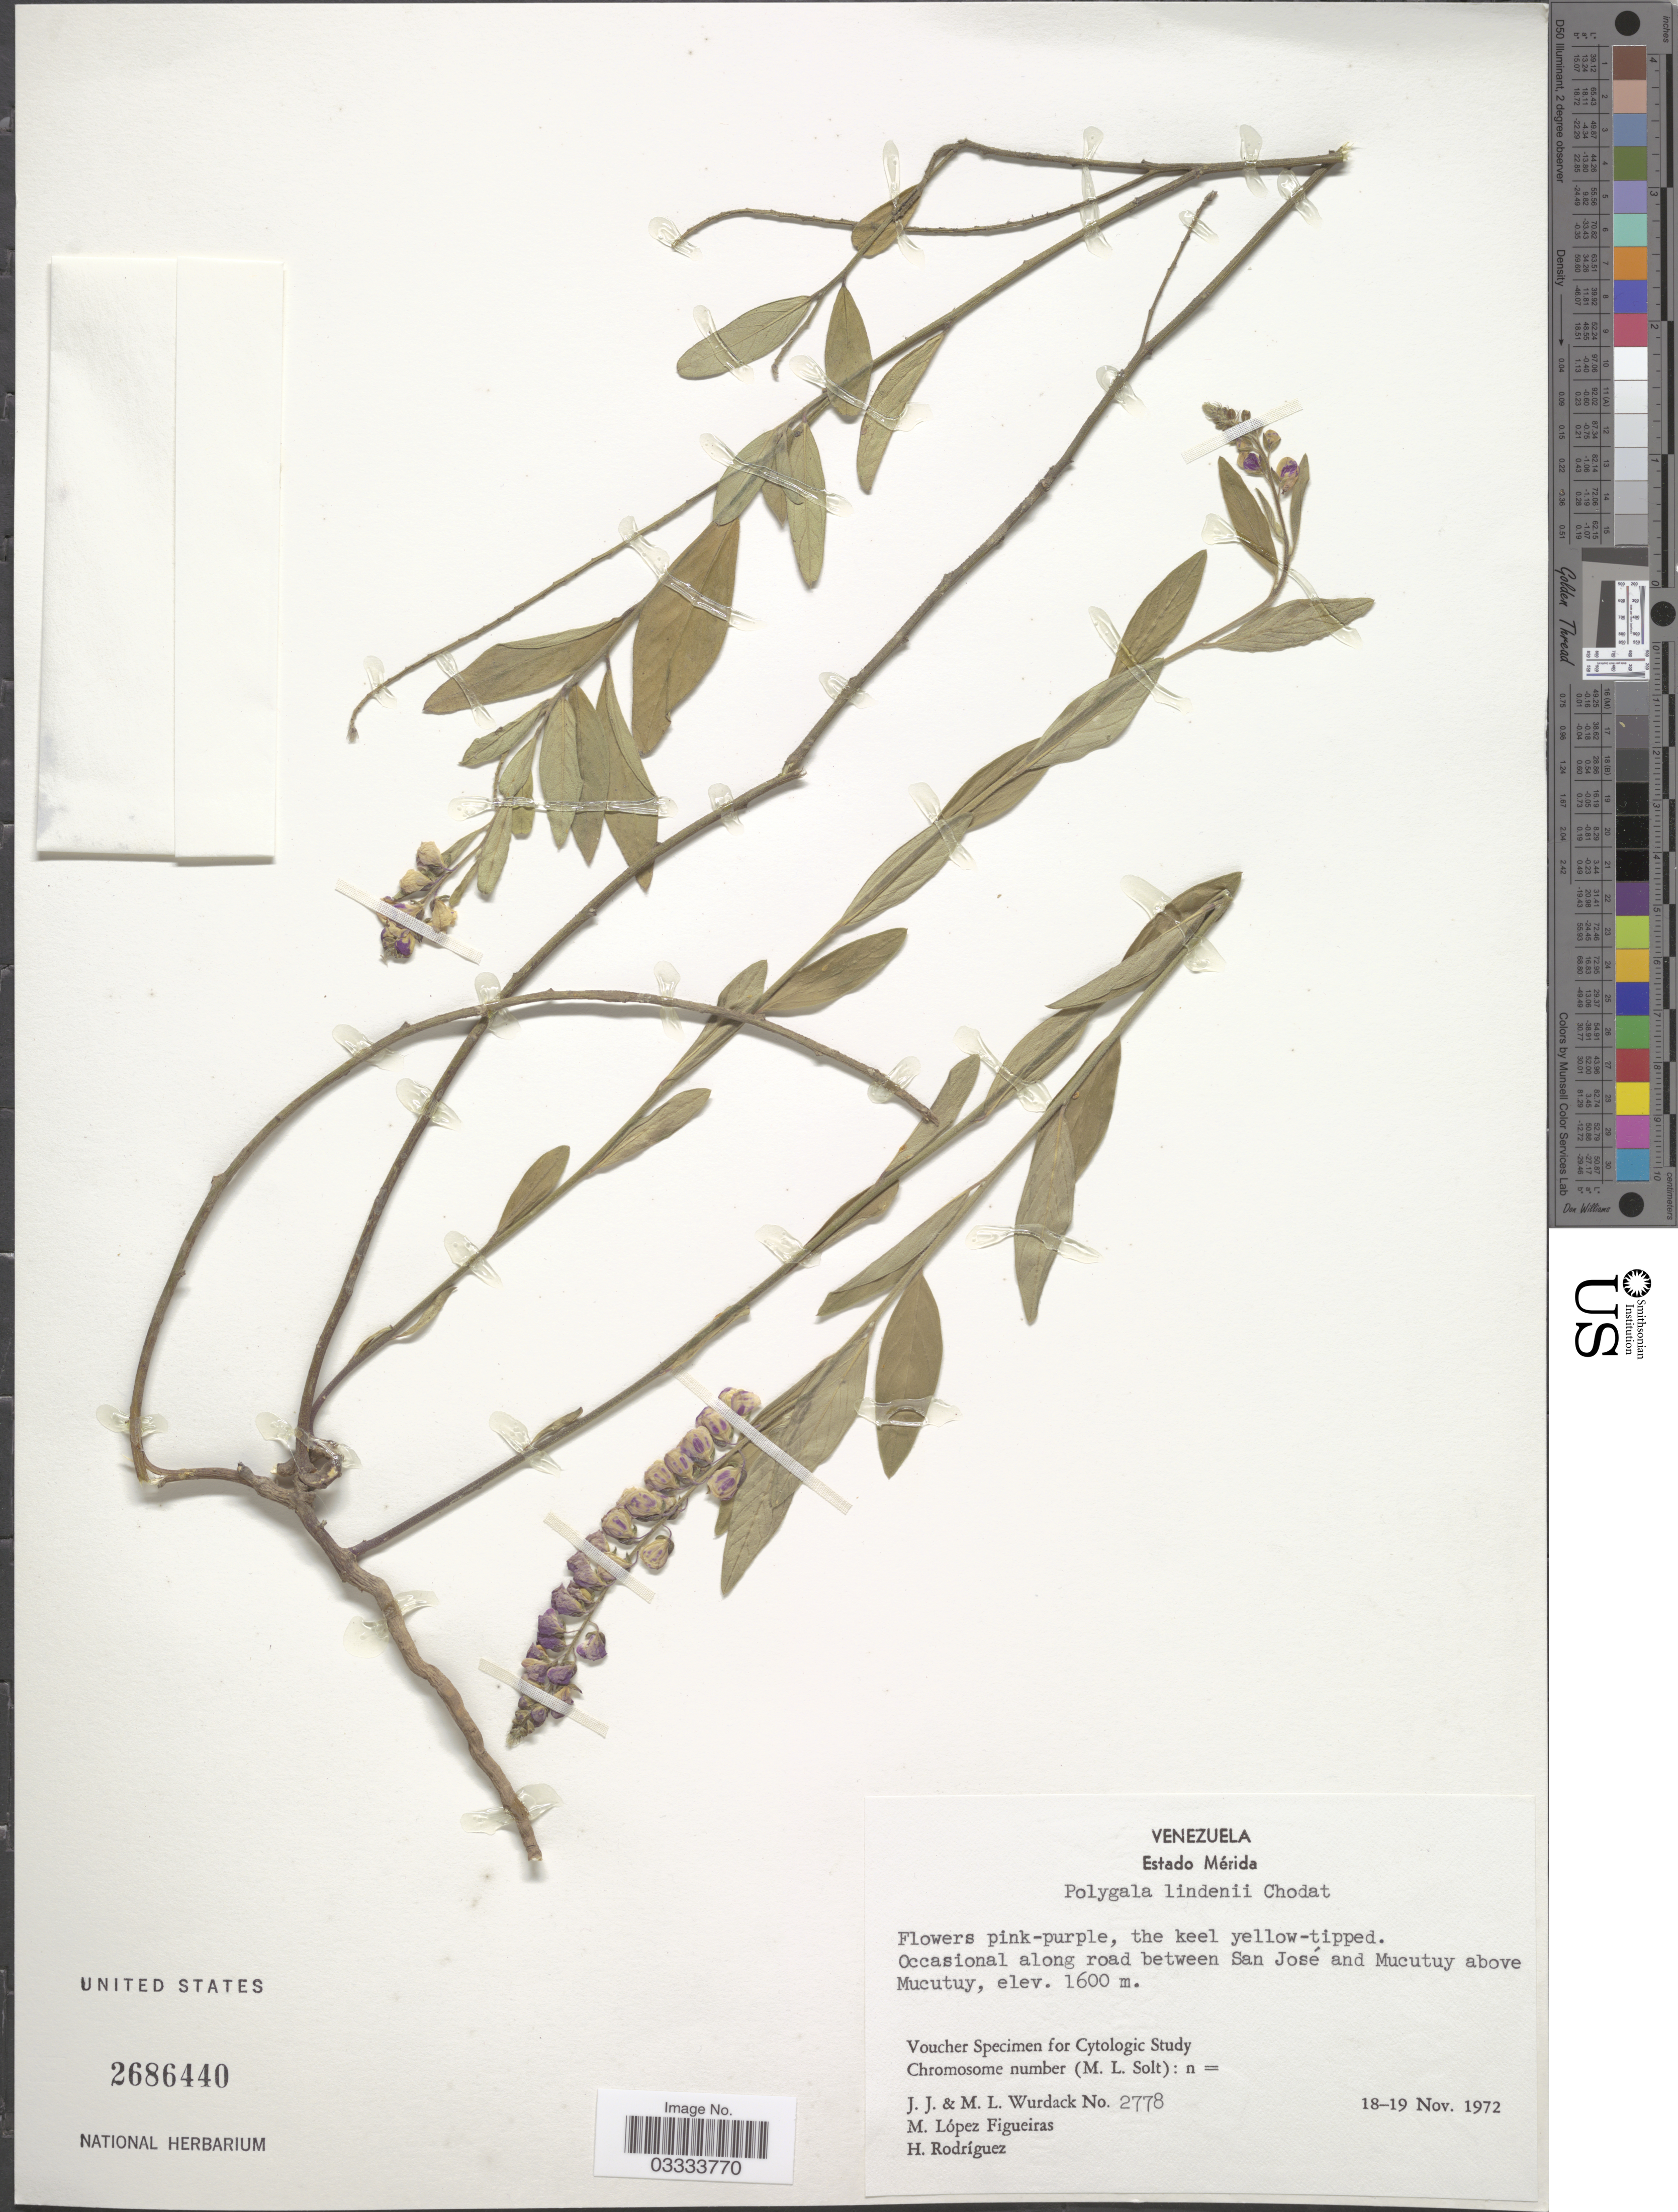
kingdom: Plantae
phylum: Tracheophyta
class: Magnoliopsida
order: Fabales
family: Polygalaceae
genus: Asemeia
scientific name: Asemeia monninoides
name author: (Kunth) J.F.B. Pastore & J.R. Abbott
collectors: J. J. Wurdack, M. L. Wurdack, M. López Figueiras & H. Rodríguez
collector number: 2778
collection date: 1972-11-18/1972-11-19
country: Venezuela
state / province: Mérida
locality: Occasional along road between San José and Mucutuy above Mucutuy.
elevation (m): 1600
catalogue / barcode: US 2686440